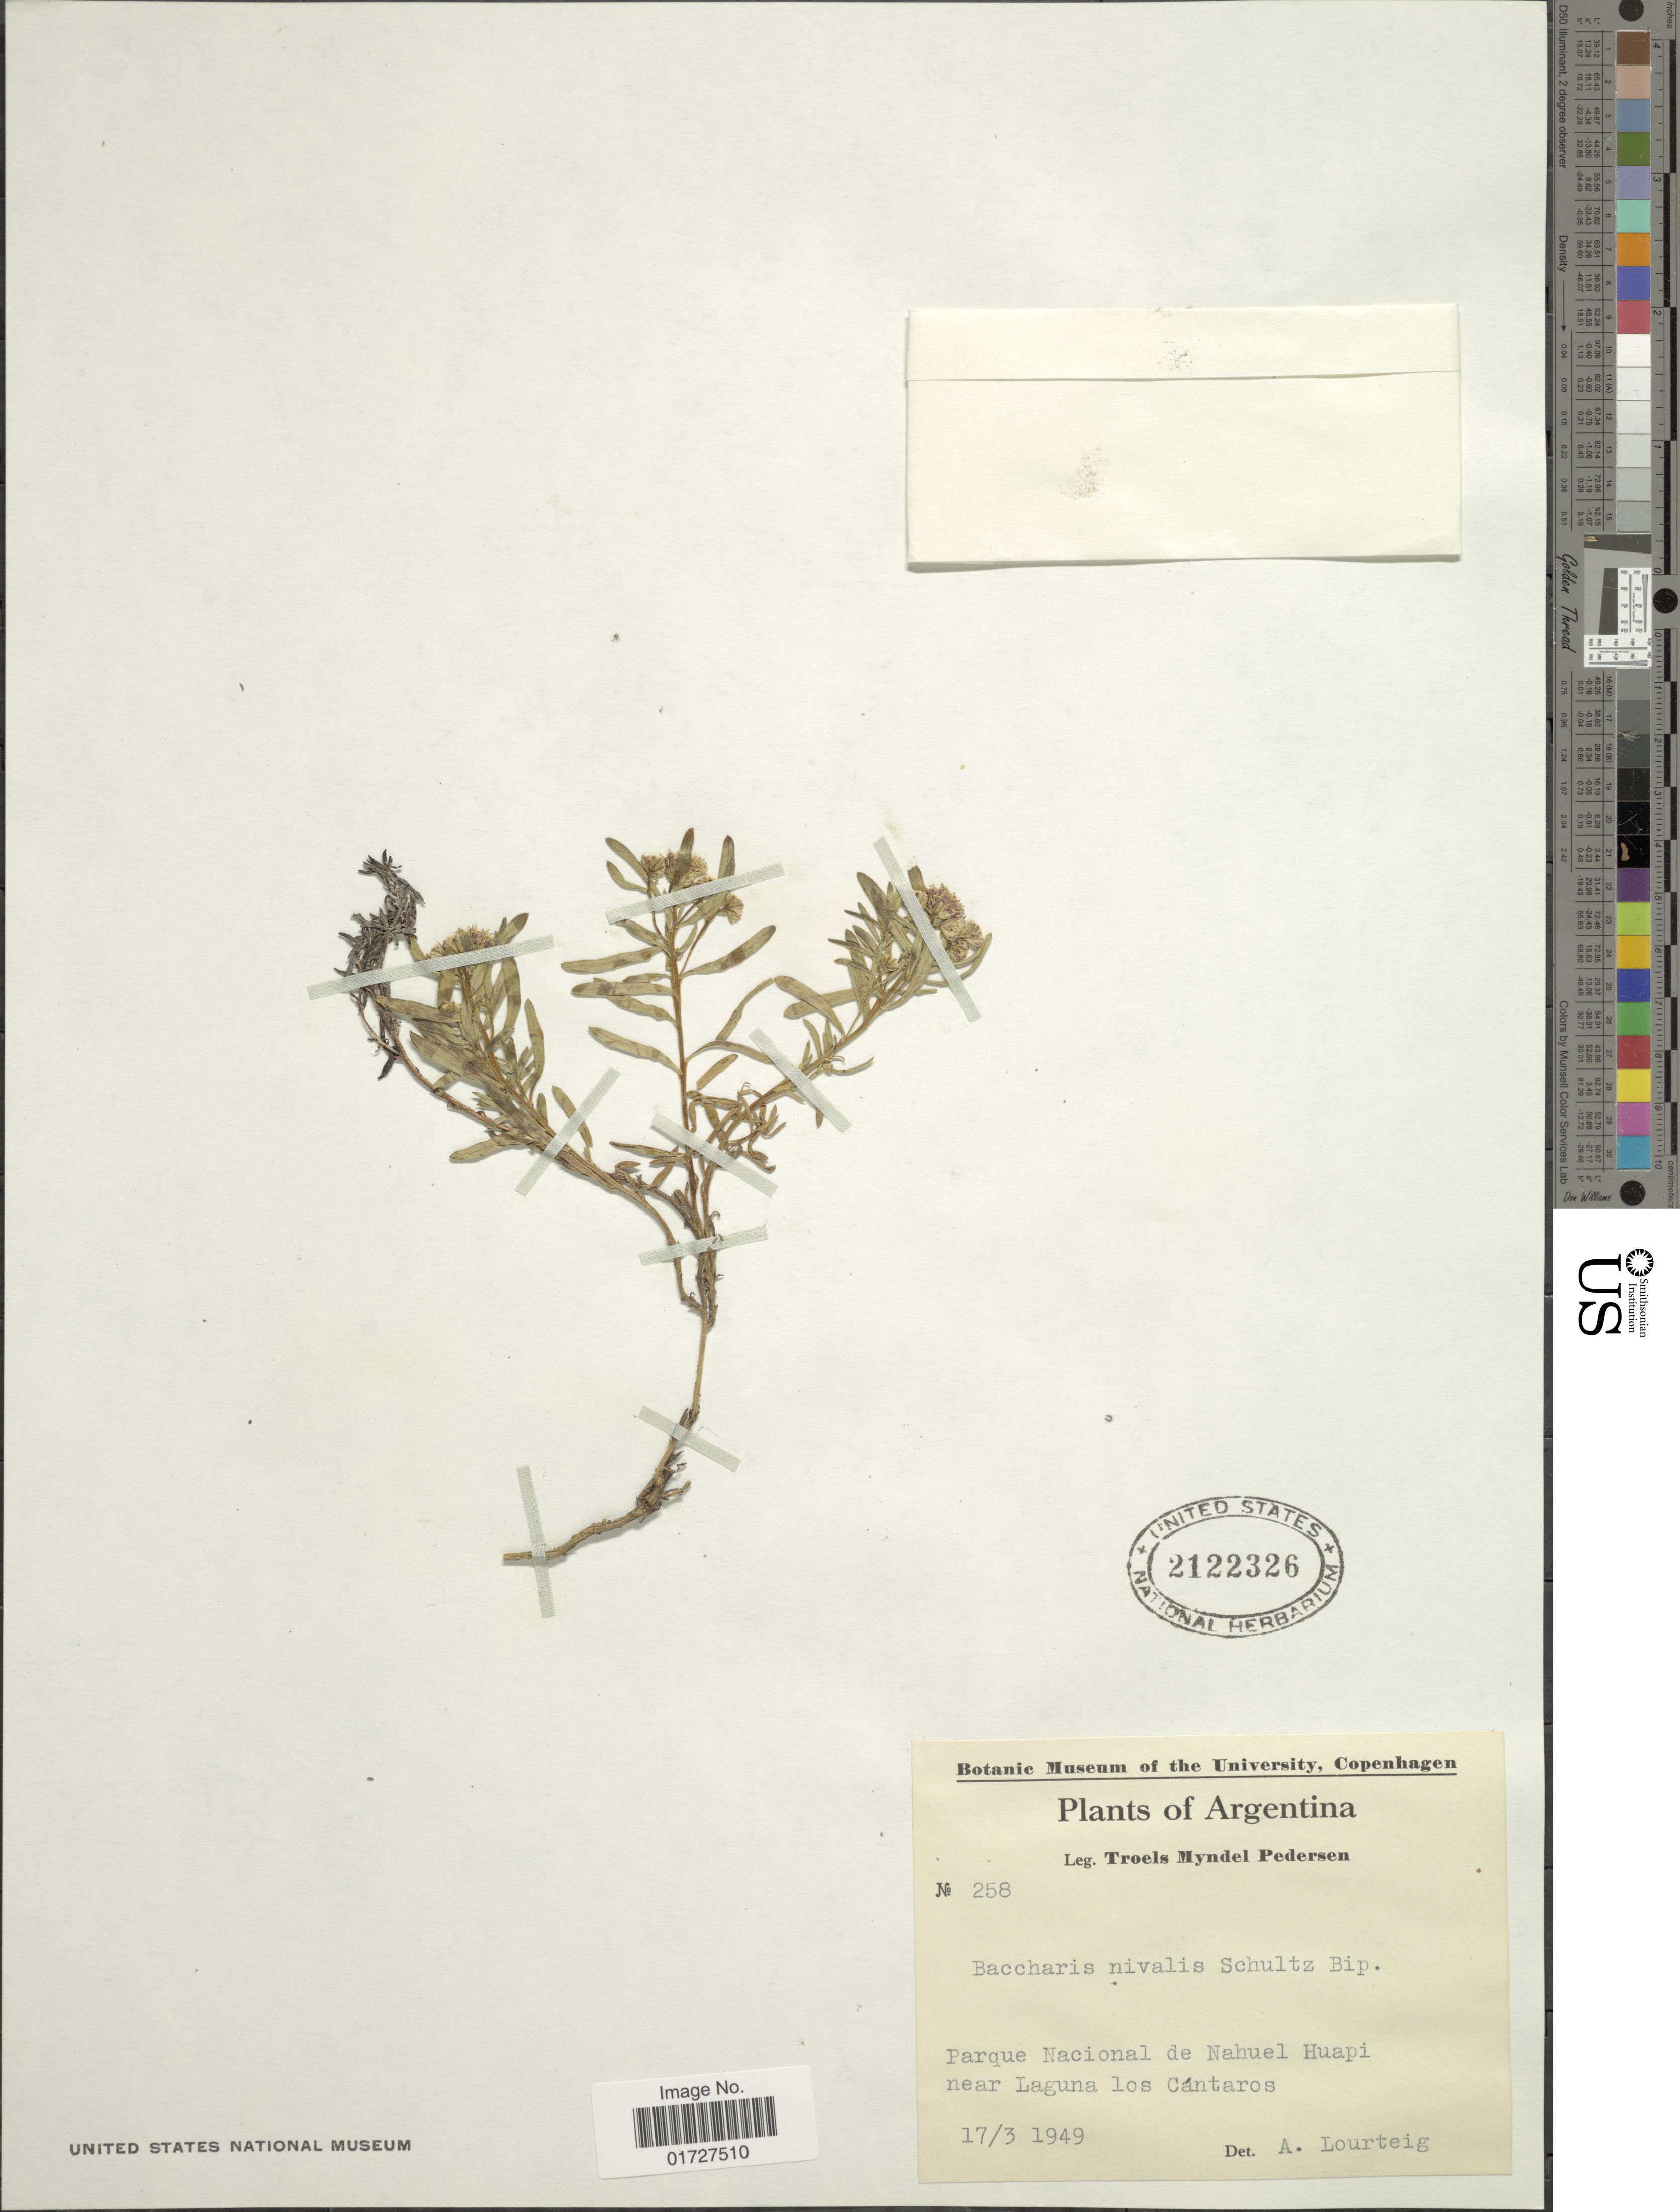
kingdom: Plantae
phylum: Tracheophyta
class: Magnoliopsida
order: Asterales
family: Asteraceae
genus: Baccharis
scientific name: Baccharis nivalis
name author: (Wedd.) Sch. Bip. ex Phil.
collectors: T. Pederson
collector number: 258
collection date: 1949-03-17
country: Argentina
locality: Parque Nacional de Nahuel Huapi, near Laguna los Cantaros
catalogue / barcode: US 2122326